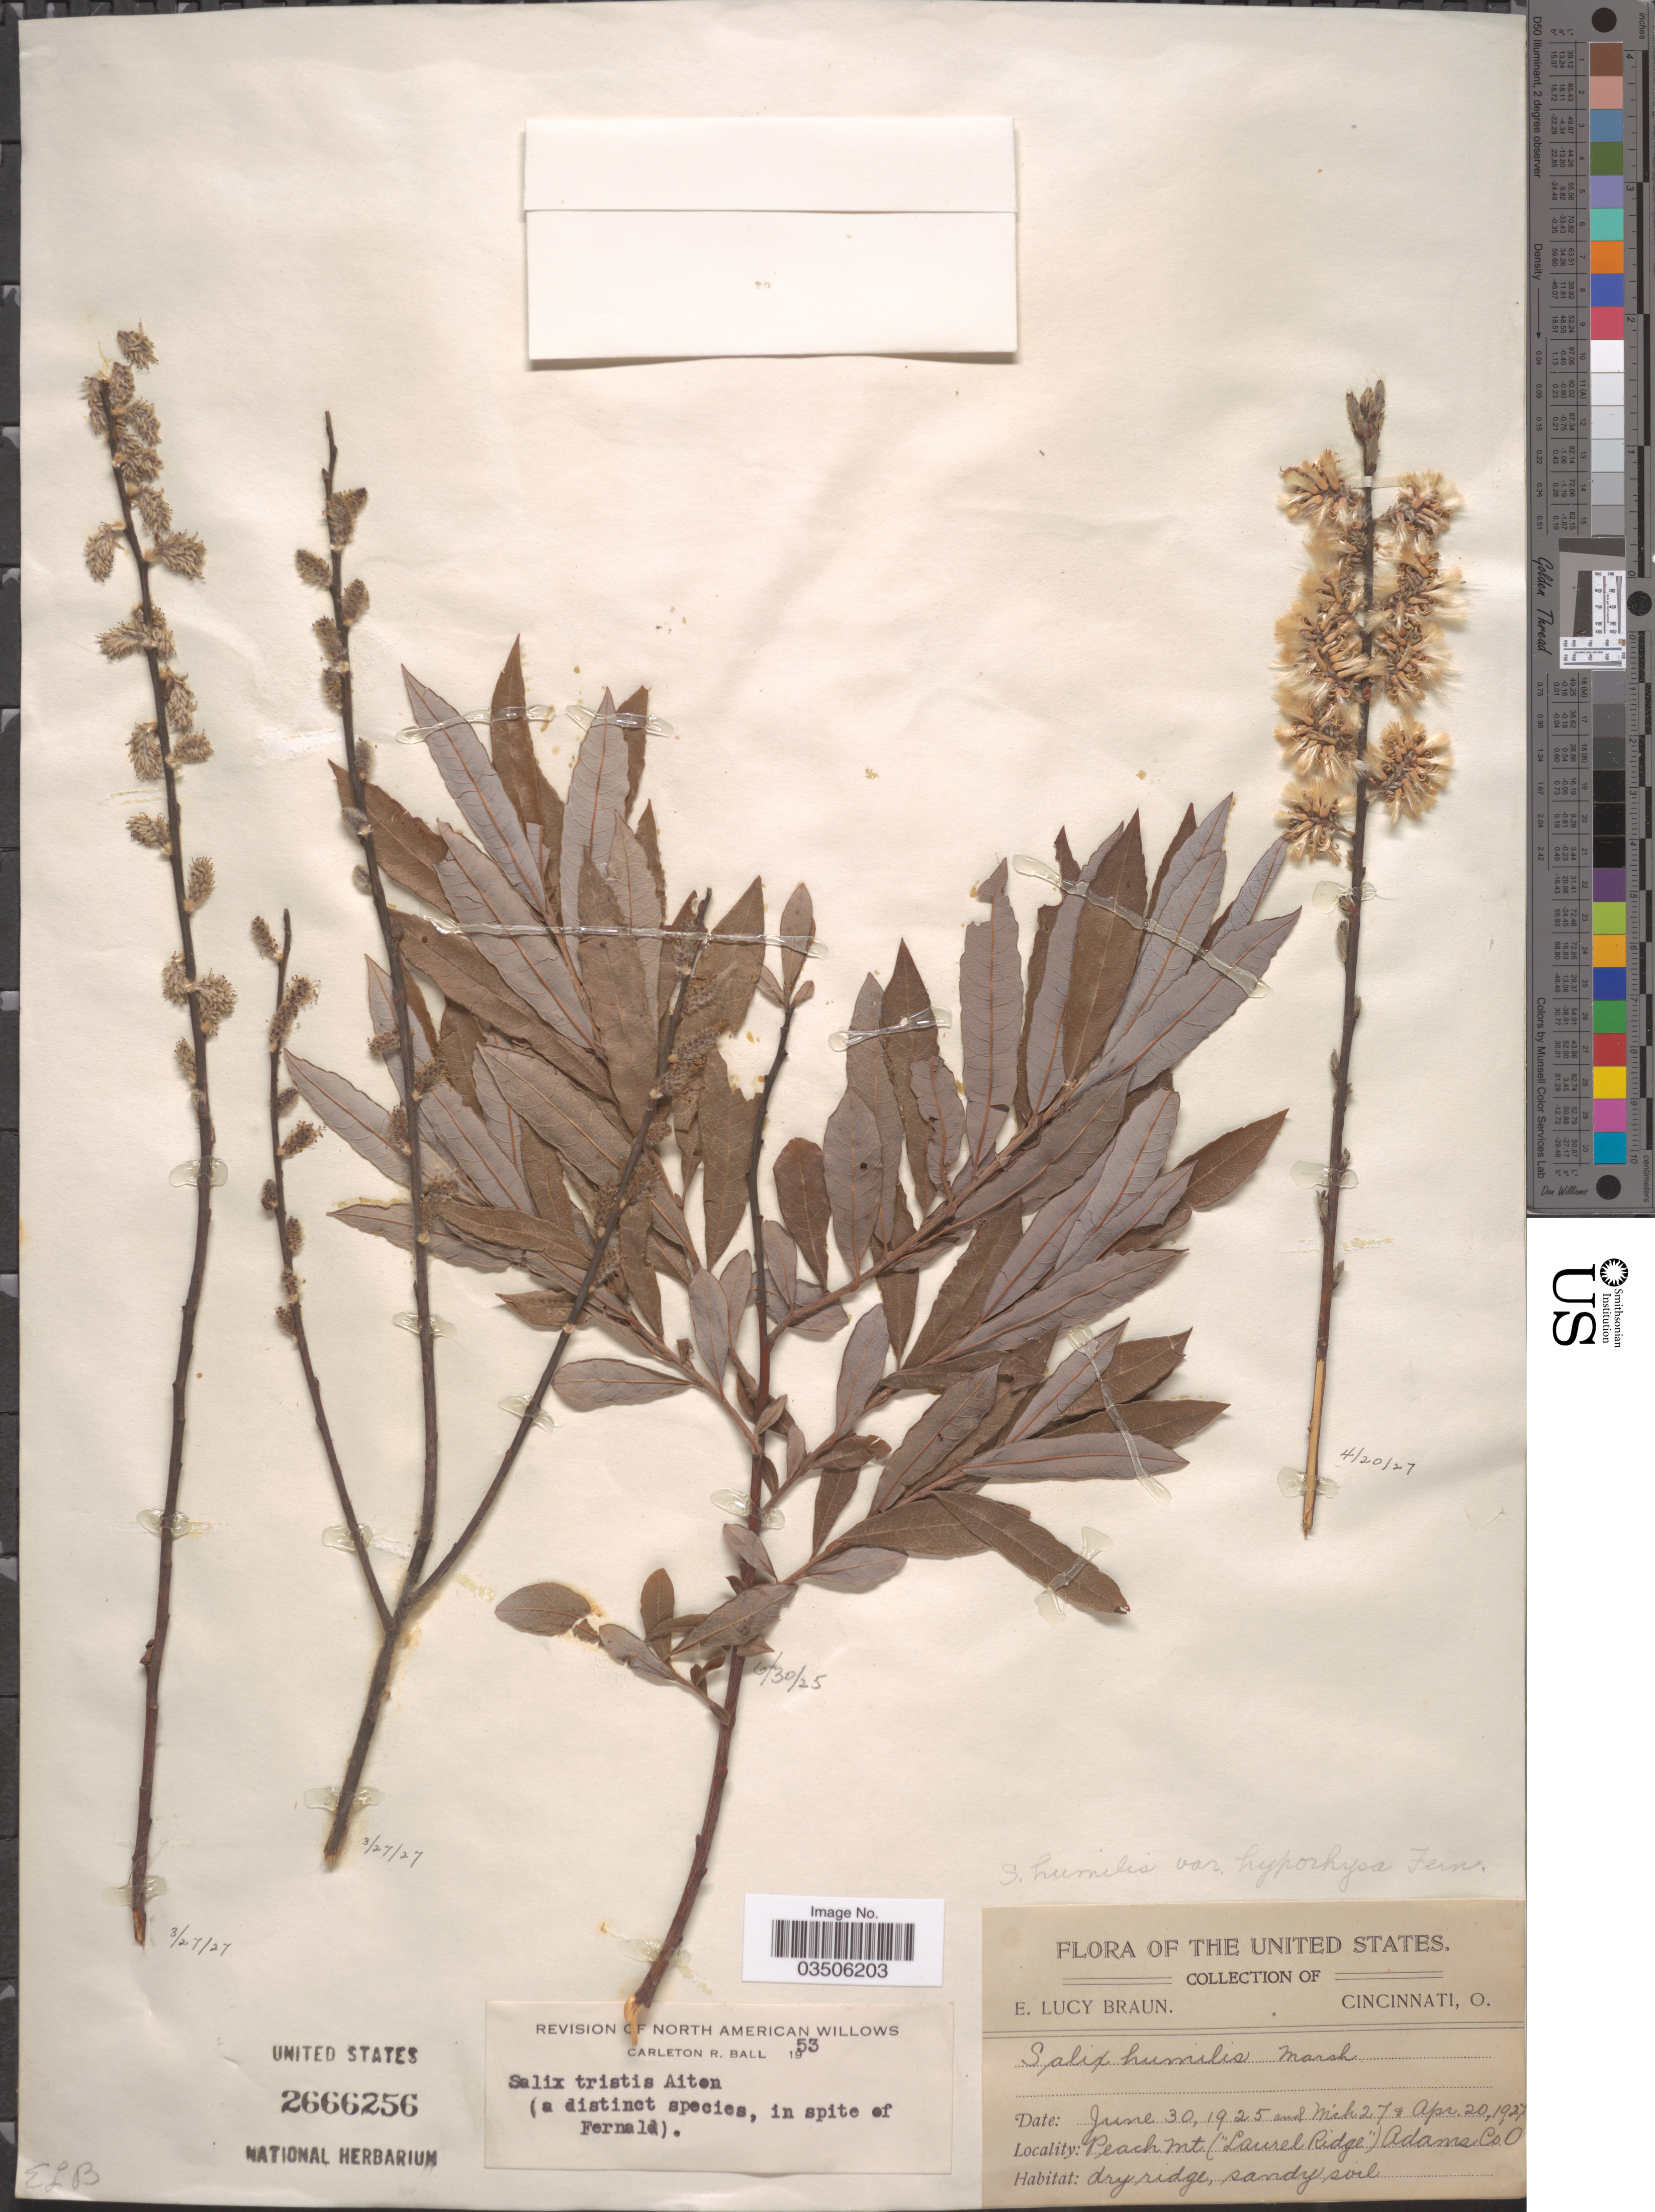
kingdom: Plantae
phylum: Tracheophyta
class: Magnoliopsida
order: Malpighiales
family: Salicaceae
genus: Salix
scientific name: Salix tristis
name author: Aiton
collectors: E. L. Braun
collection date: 1925-06-30/1927-04-20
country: United States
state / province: Ohio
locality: Peach Mt. ("Laurel Ridge") Adams Co.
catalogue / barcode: US 2666256